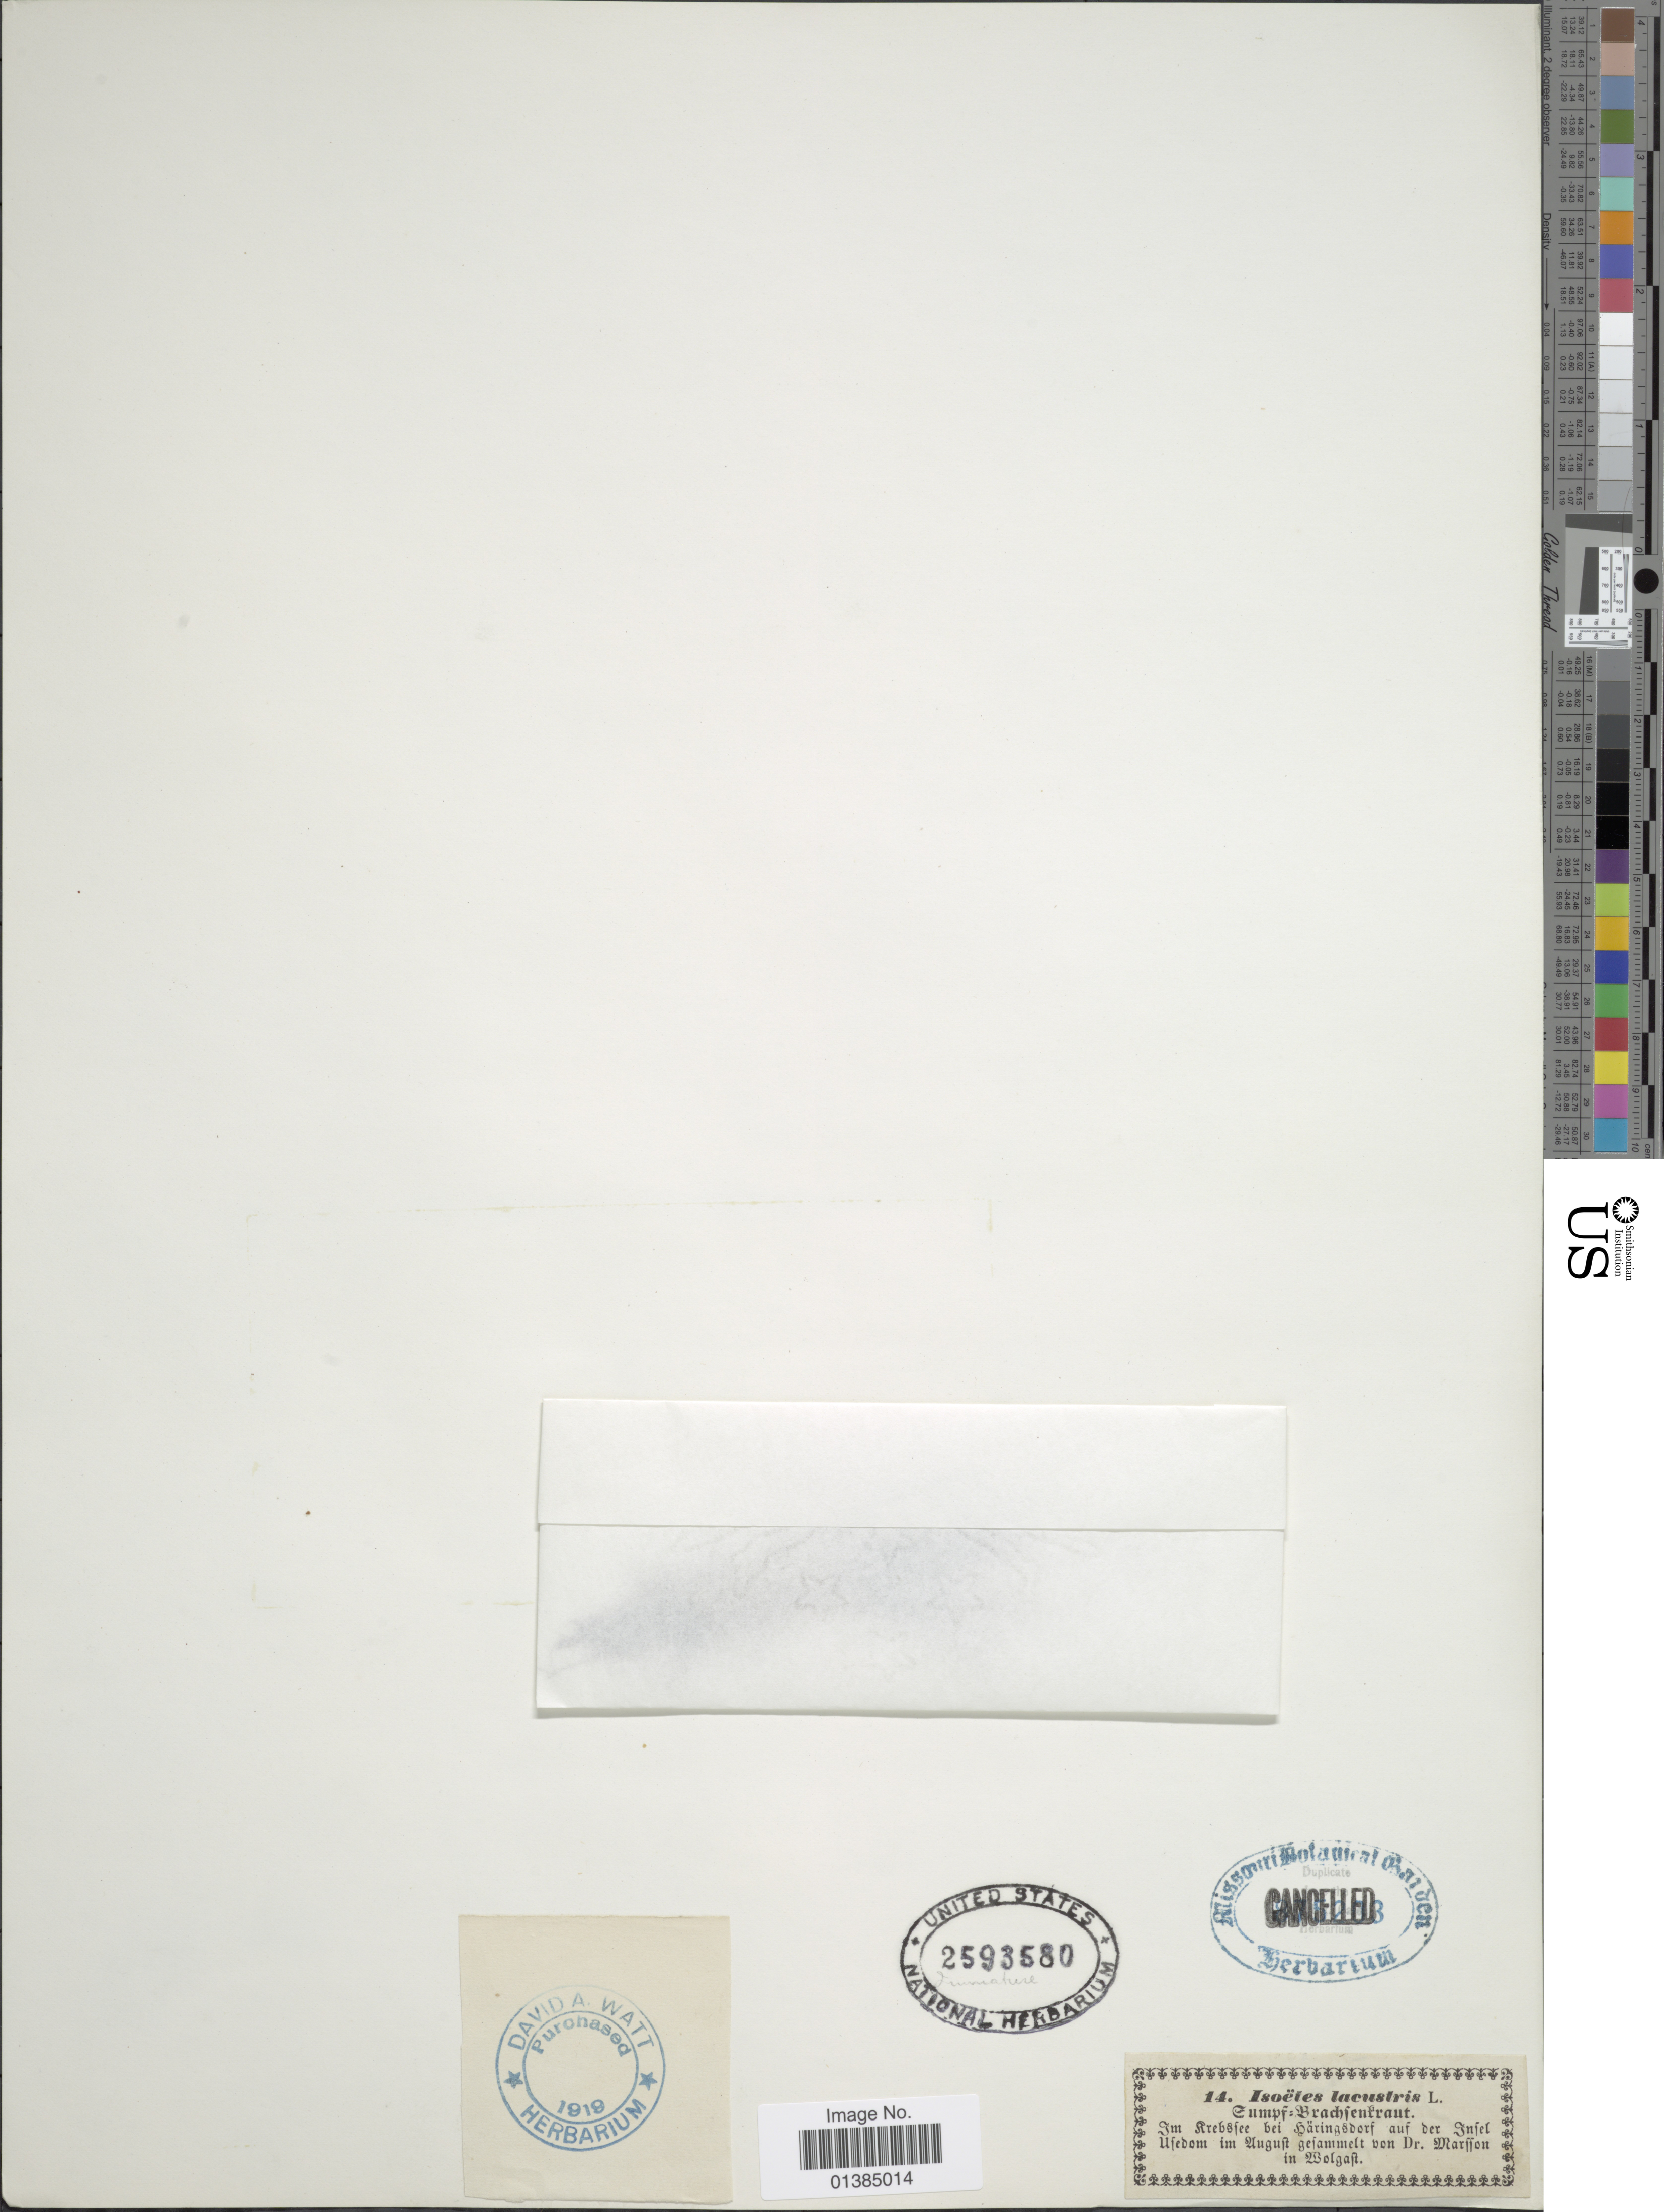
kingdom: Plantae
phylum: Tracheophyta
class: Lycopodiopsida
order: Isoetales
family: Isoetaceae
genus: Isoetes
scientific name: Isoetes lacustris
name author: L.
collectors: Marsson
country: Germany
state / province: Mecklenburg-Vorpommern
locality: Im Krebsee bei Heringsdorf auf der Insel Usedom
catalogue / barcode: US 2593580